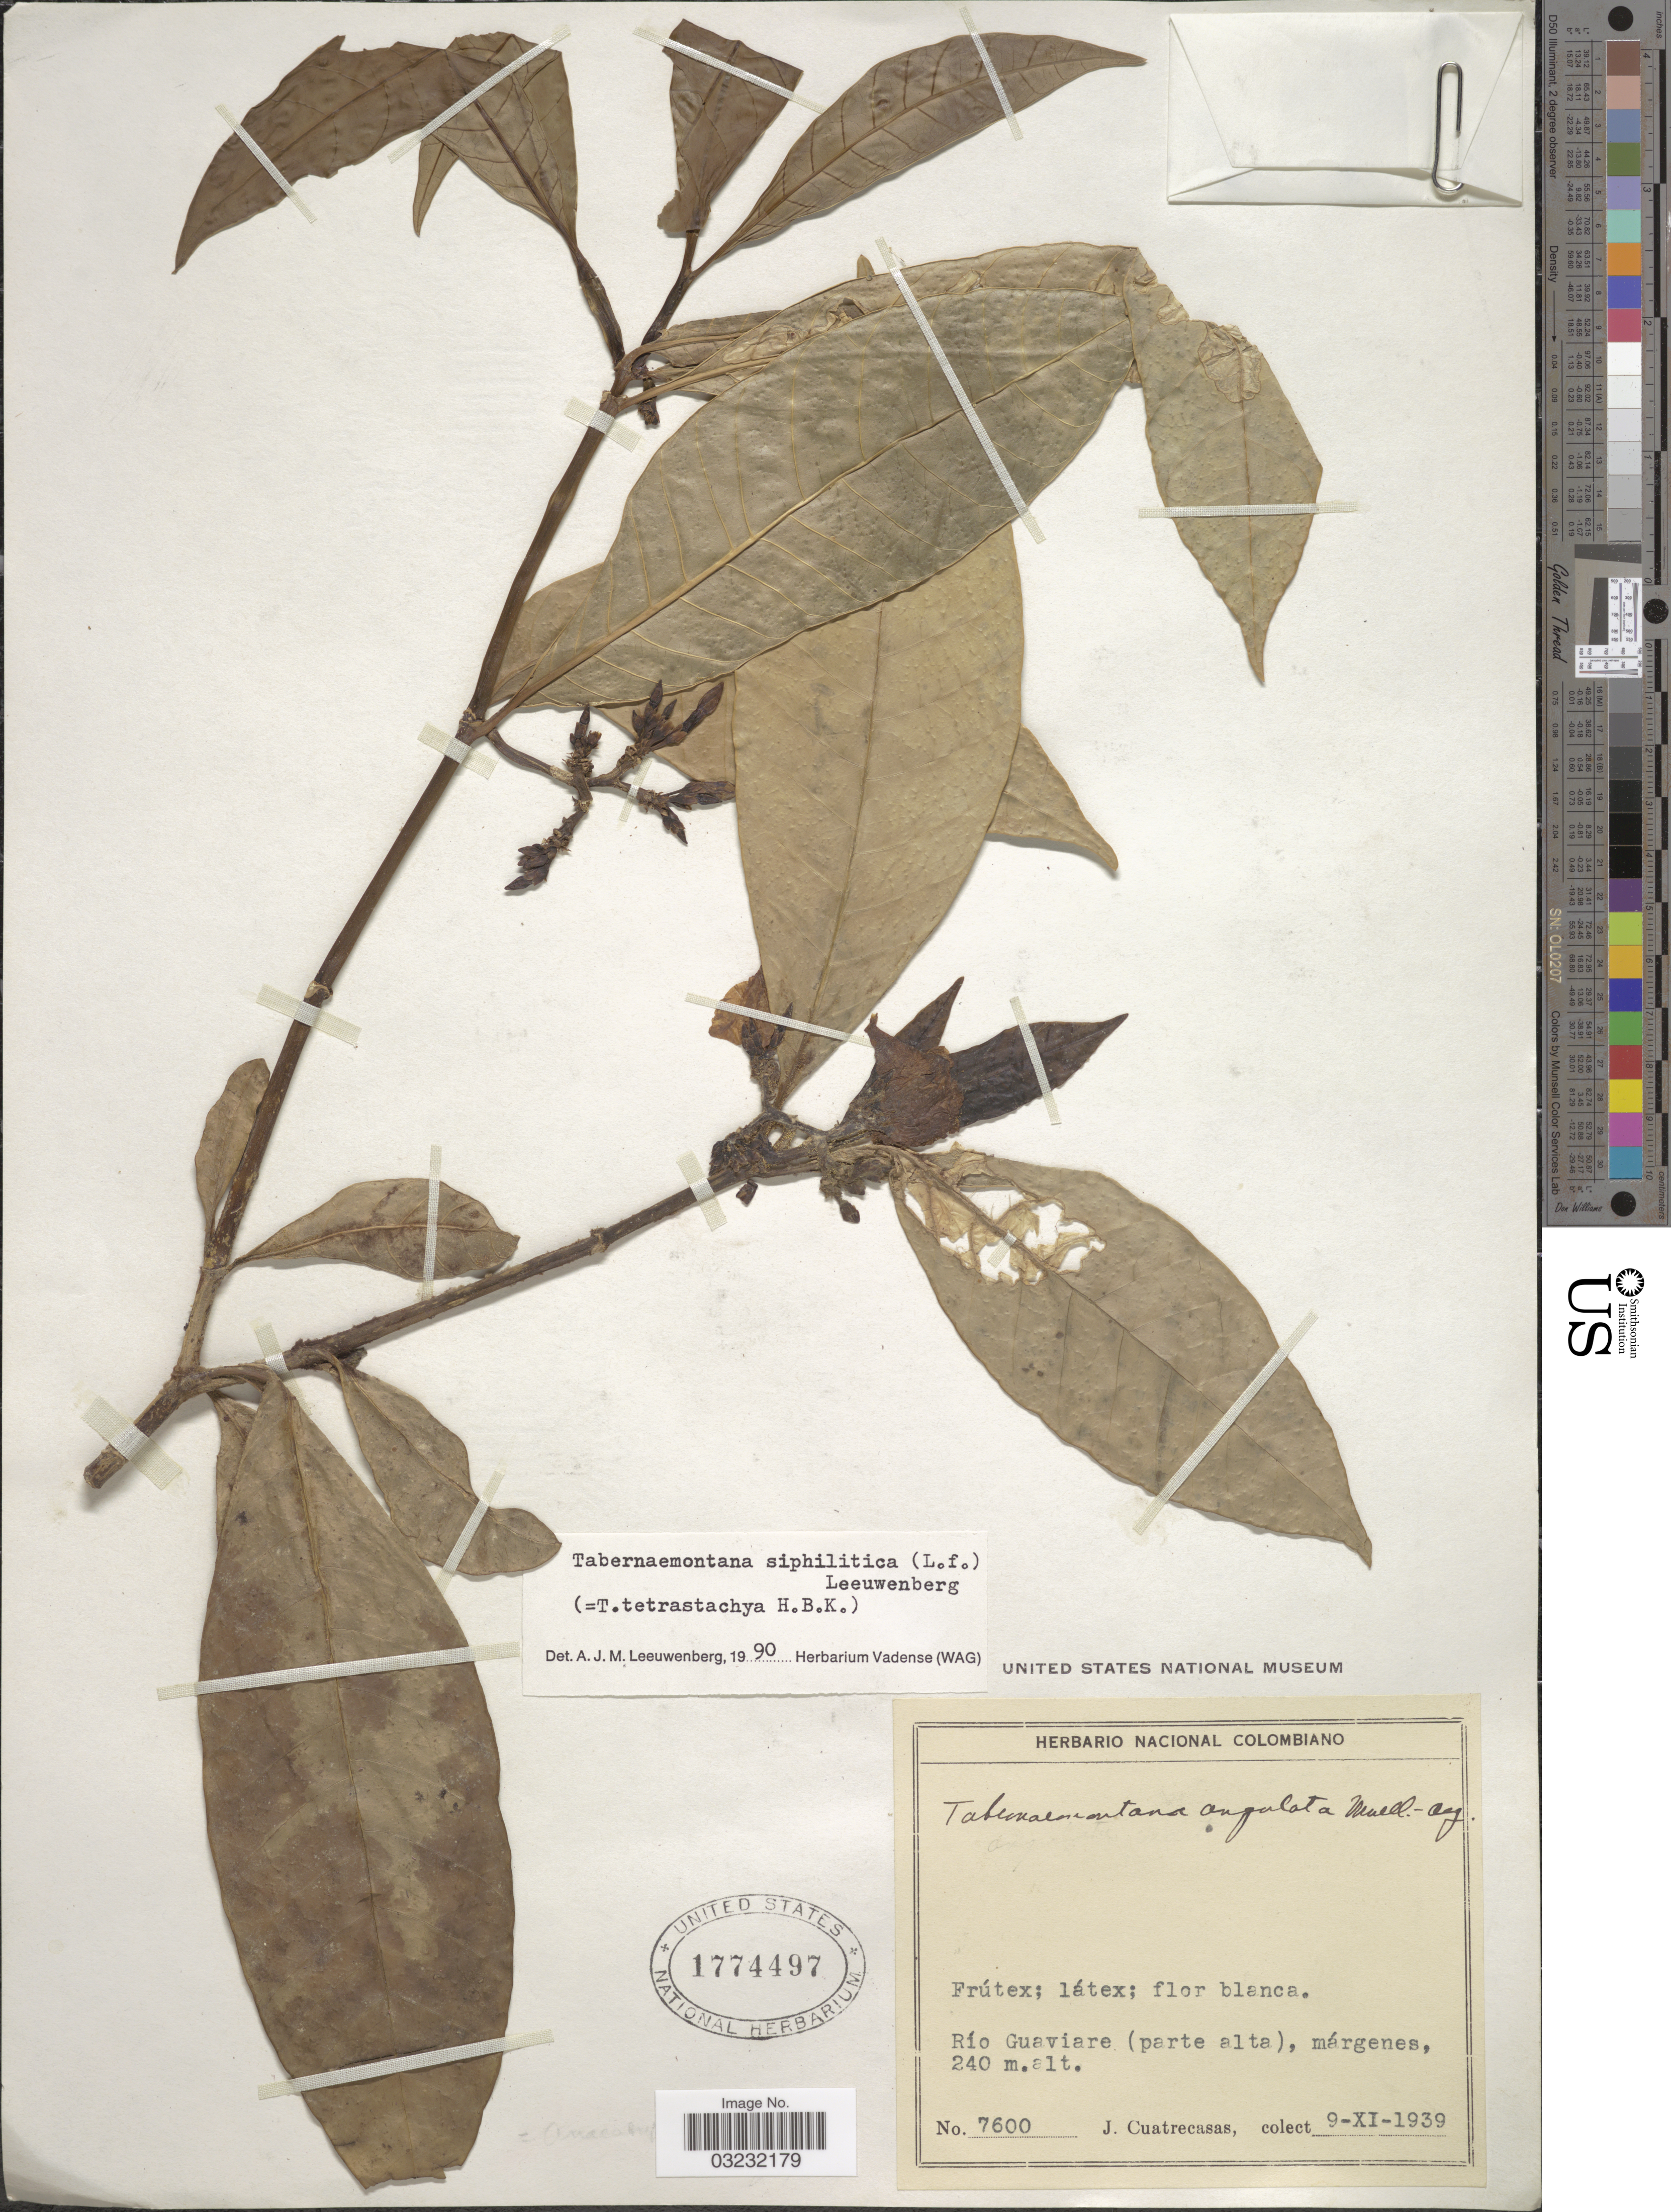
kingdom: Plantae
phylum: Tracheophyta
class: Magnoliopsida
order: Gentianales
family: Apocynaceae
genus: Tabernaemontana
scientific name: Tabernaemontana siphilitica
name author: (L. f.) Leeuwenb.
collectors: J. Cuatrecasas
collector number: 7600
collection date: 1939-11-09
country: Colombia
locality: Río Guaviare (parte alta), márgenes.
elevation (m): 240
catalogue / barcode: US 1774497